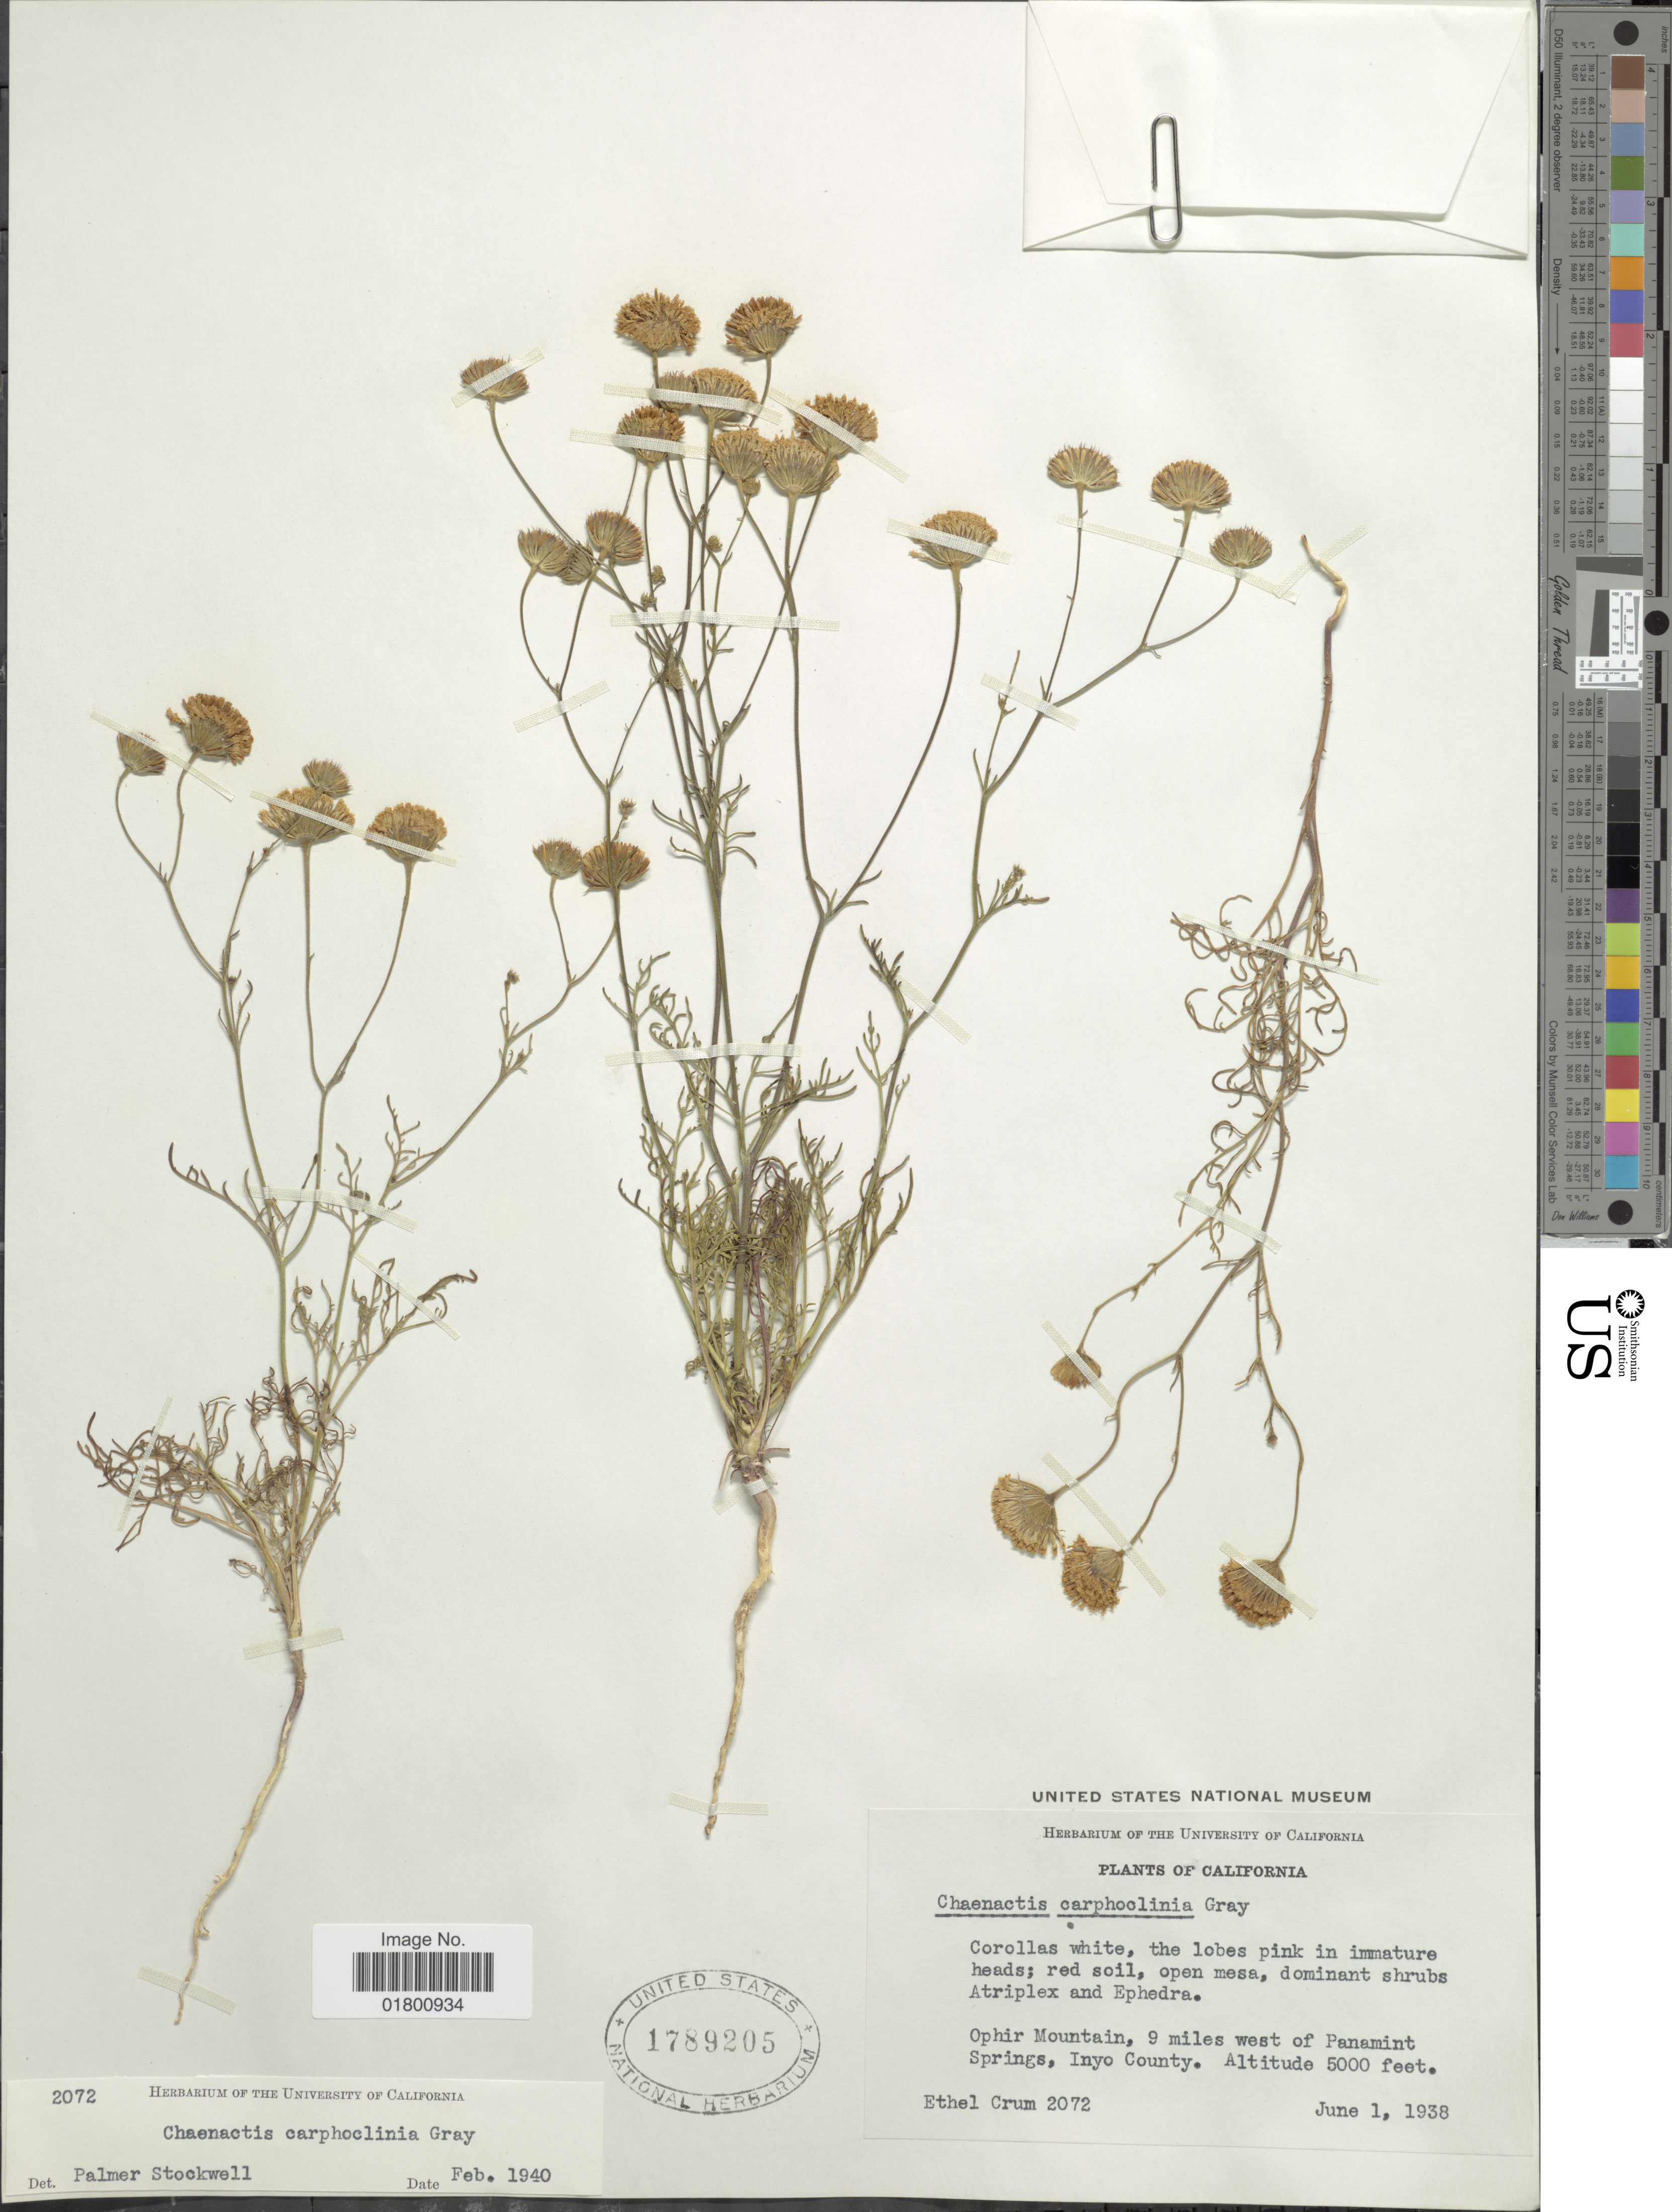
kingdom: Plantae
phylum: Tracheophyta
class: Magnoliopsida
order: Asterales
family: Asteraceae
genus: Chaenactis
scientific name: Chaenactis carphoclinia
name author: A. Gray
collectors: E. K. Crum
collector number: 2072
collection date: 1938-06-01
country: United States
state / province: California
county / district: Inyo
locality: Ophir Mountain, 9 miles west of Panamint Springs, Inyo County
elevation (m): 1524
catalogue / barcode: US 1789205